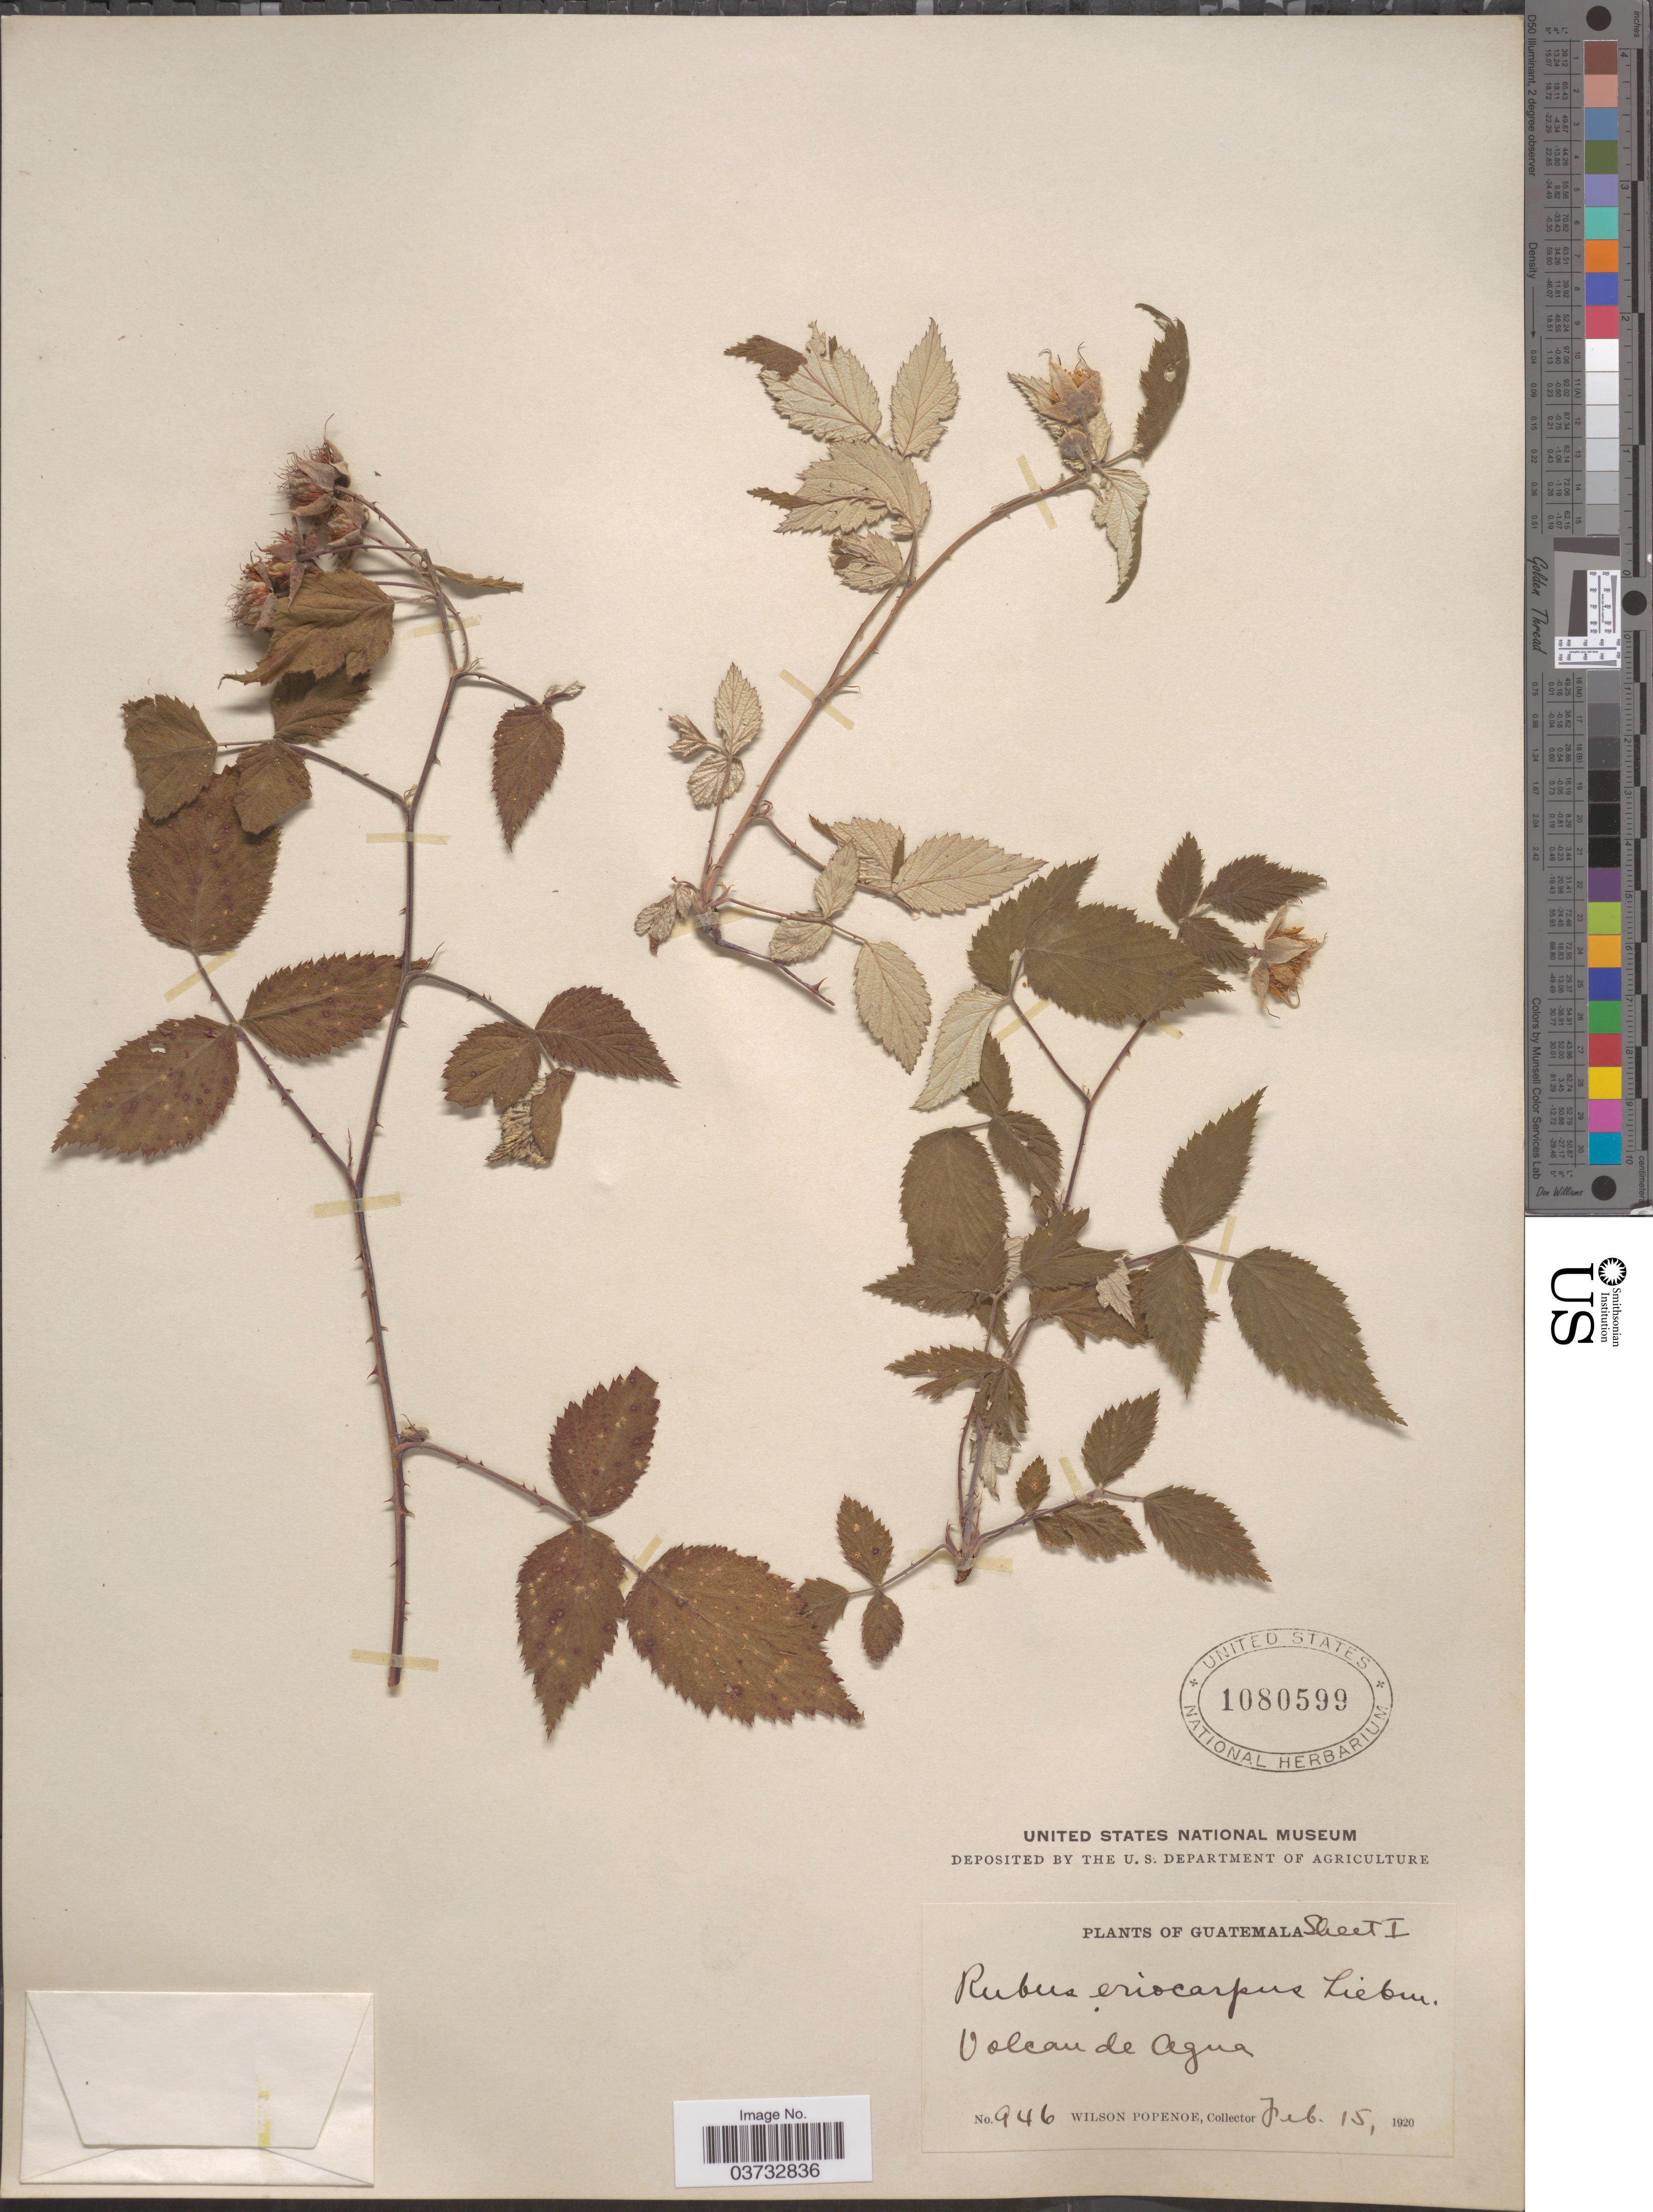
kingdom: Plantae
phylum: Tracheophyta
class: Magnoliopsida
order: Rosales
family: Rosaceae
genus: Rubus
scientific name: Rubus eriocarpus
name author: Liebm.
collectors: F. Popenoe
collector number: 946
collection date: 1920-02-15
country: Guatemala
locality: Volcan de Agua.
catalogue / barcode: US 1080599